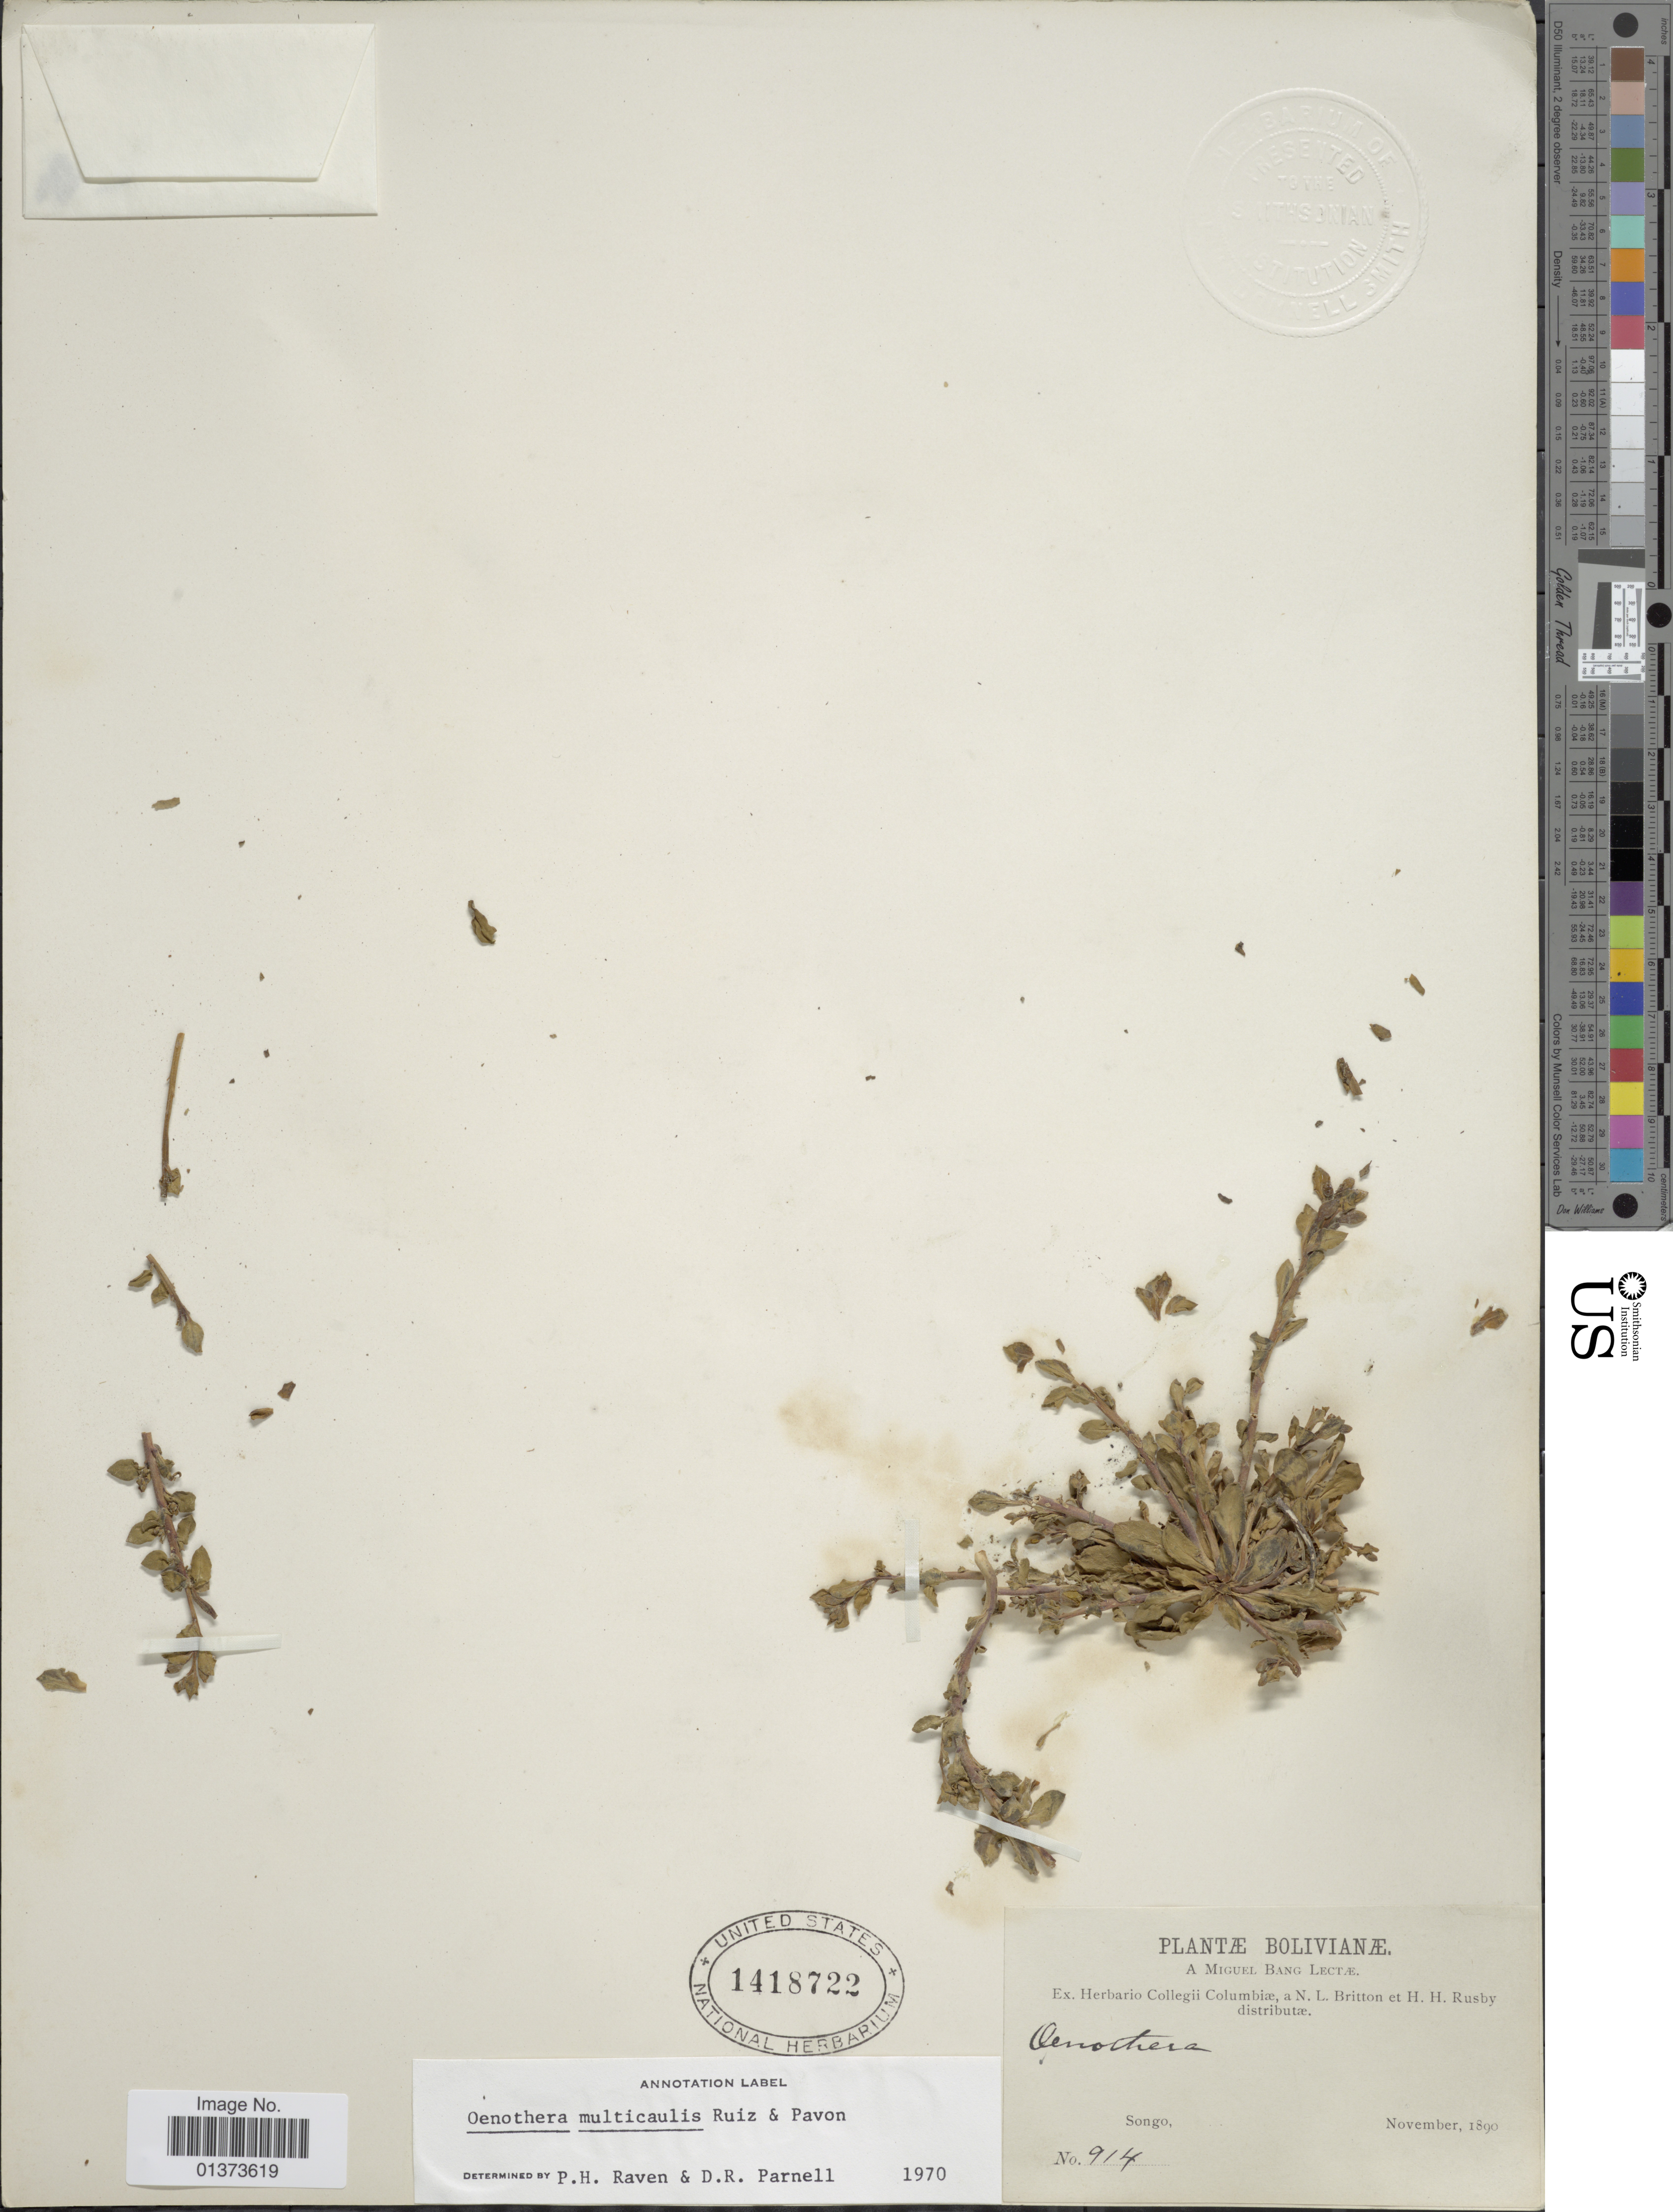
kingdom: Plantae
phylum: Tracheophyta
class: Magnoliopsida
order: Myrtales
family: Onagraceae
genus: Oenothera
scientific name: Oenothera multicaulis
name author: Ruiz & Pav.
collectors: M. Bang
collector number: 914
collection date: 1890-11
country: Bolivia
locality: Songo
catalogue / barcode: US 1418722